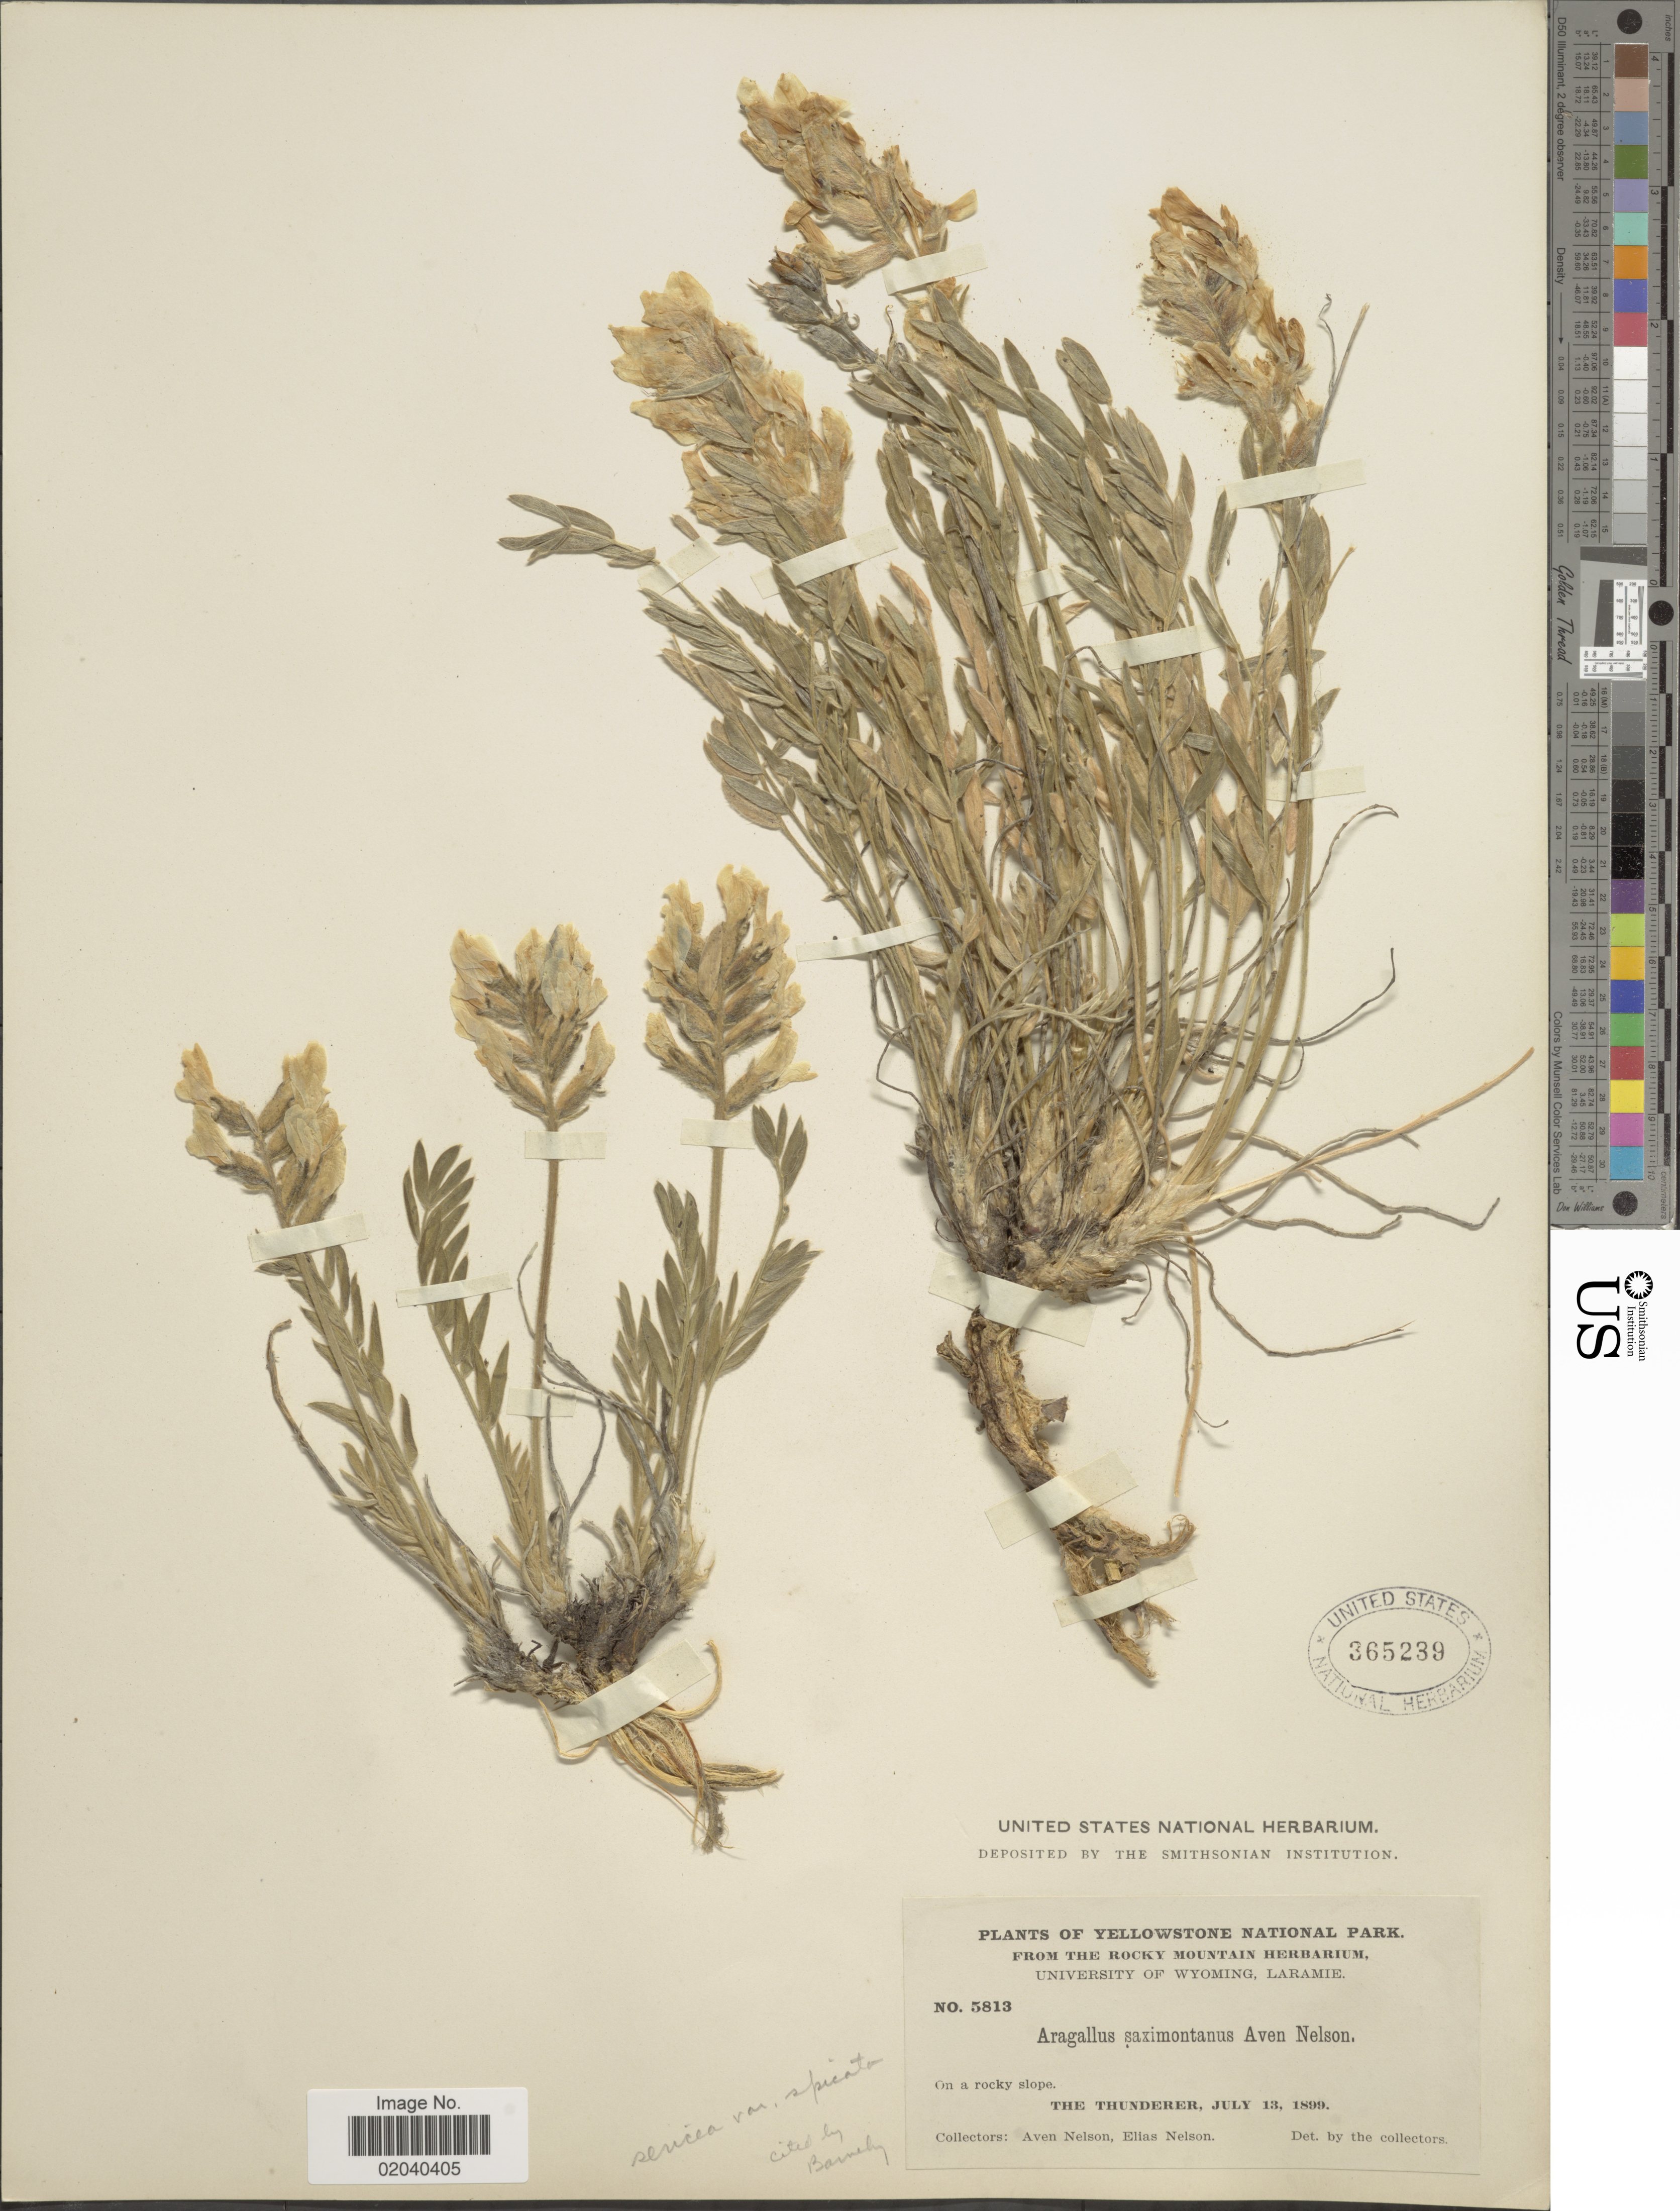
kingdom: Plantae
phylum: Tracheophyta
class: Magnoliopsida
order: Fabales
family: Fabaceae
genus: Oxytropis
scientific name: Oxytropis sericea var. spicata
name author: (Hook.) Barneby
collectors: A. Nelson & E. Nelson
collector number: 5813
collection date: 1899-07-13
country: United States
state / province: Wyoming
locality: Yellowstone National Park. The Thunderer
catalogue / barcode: US 365239